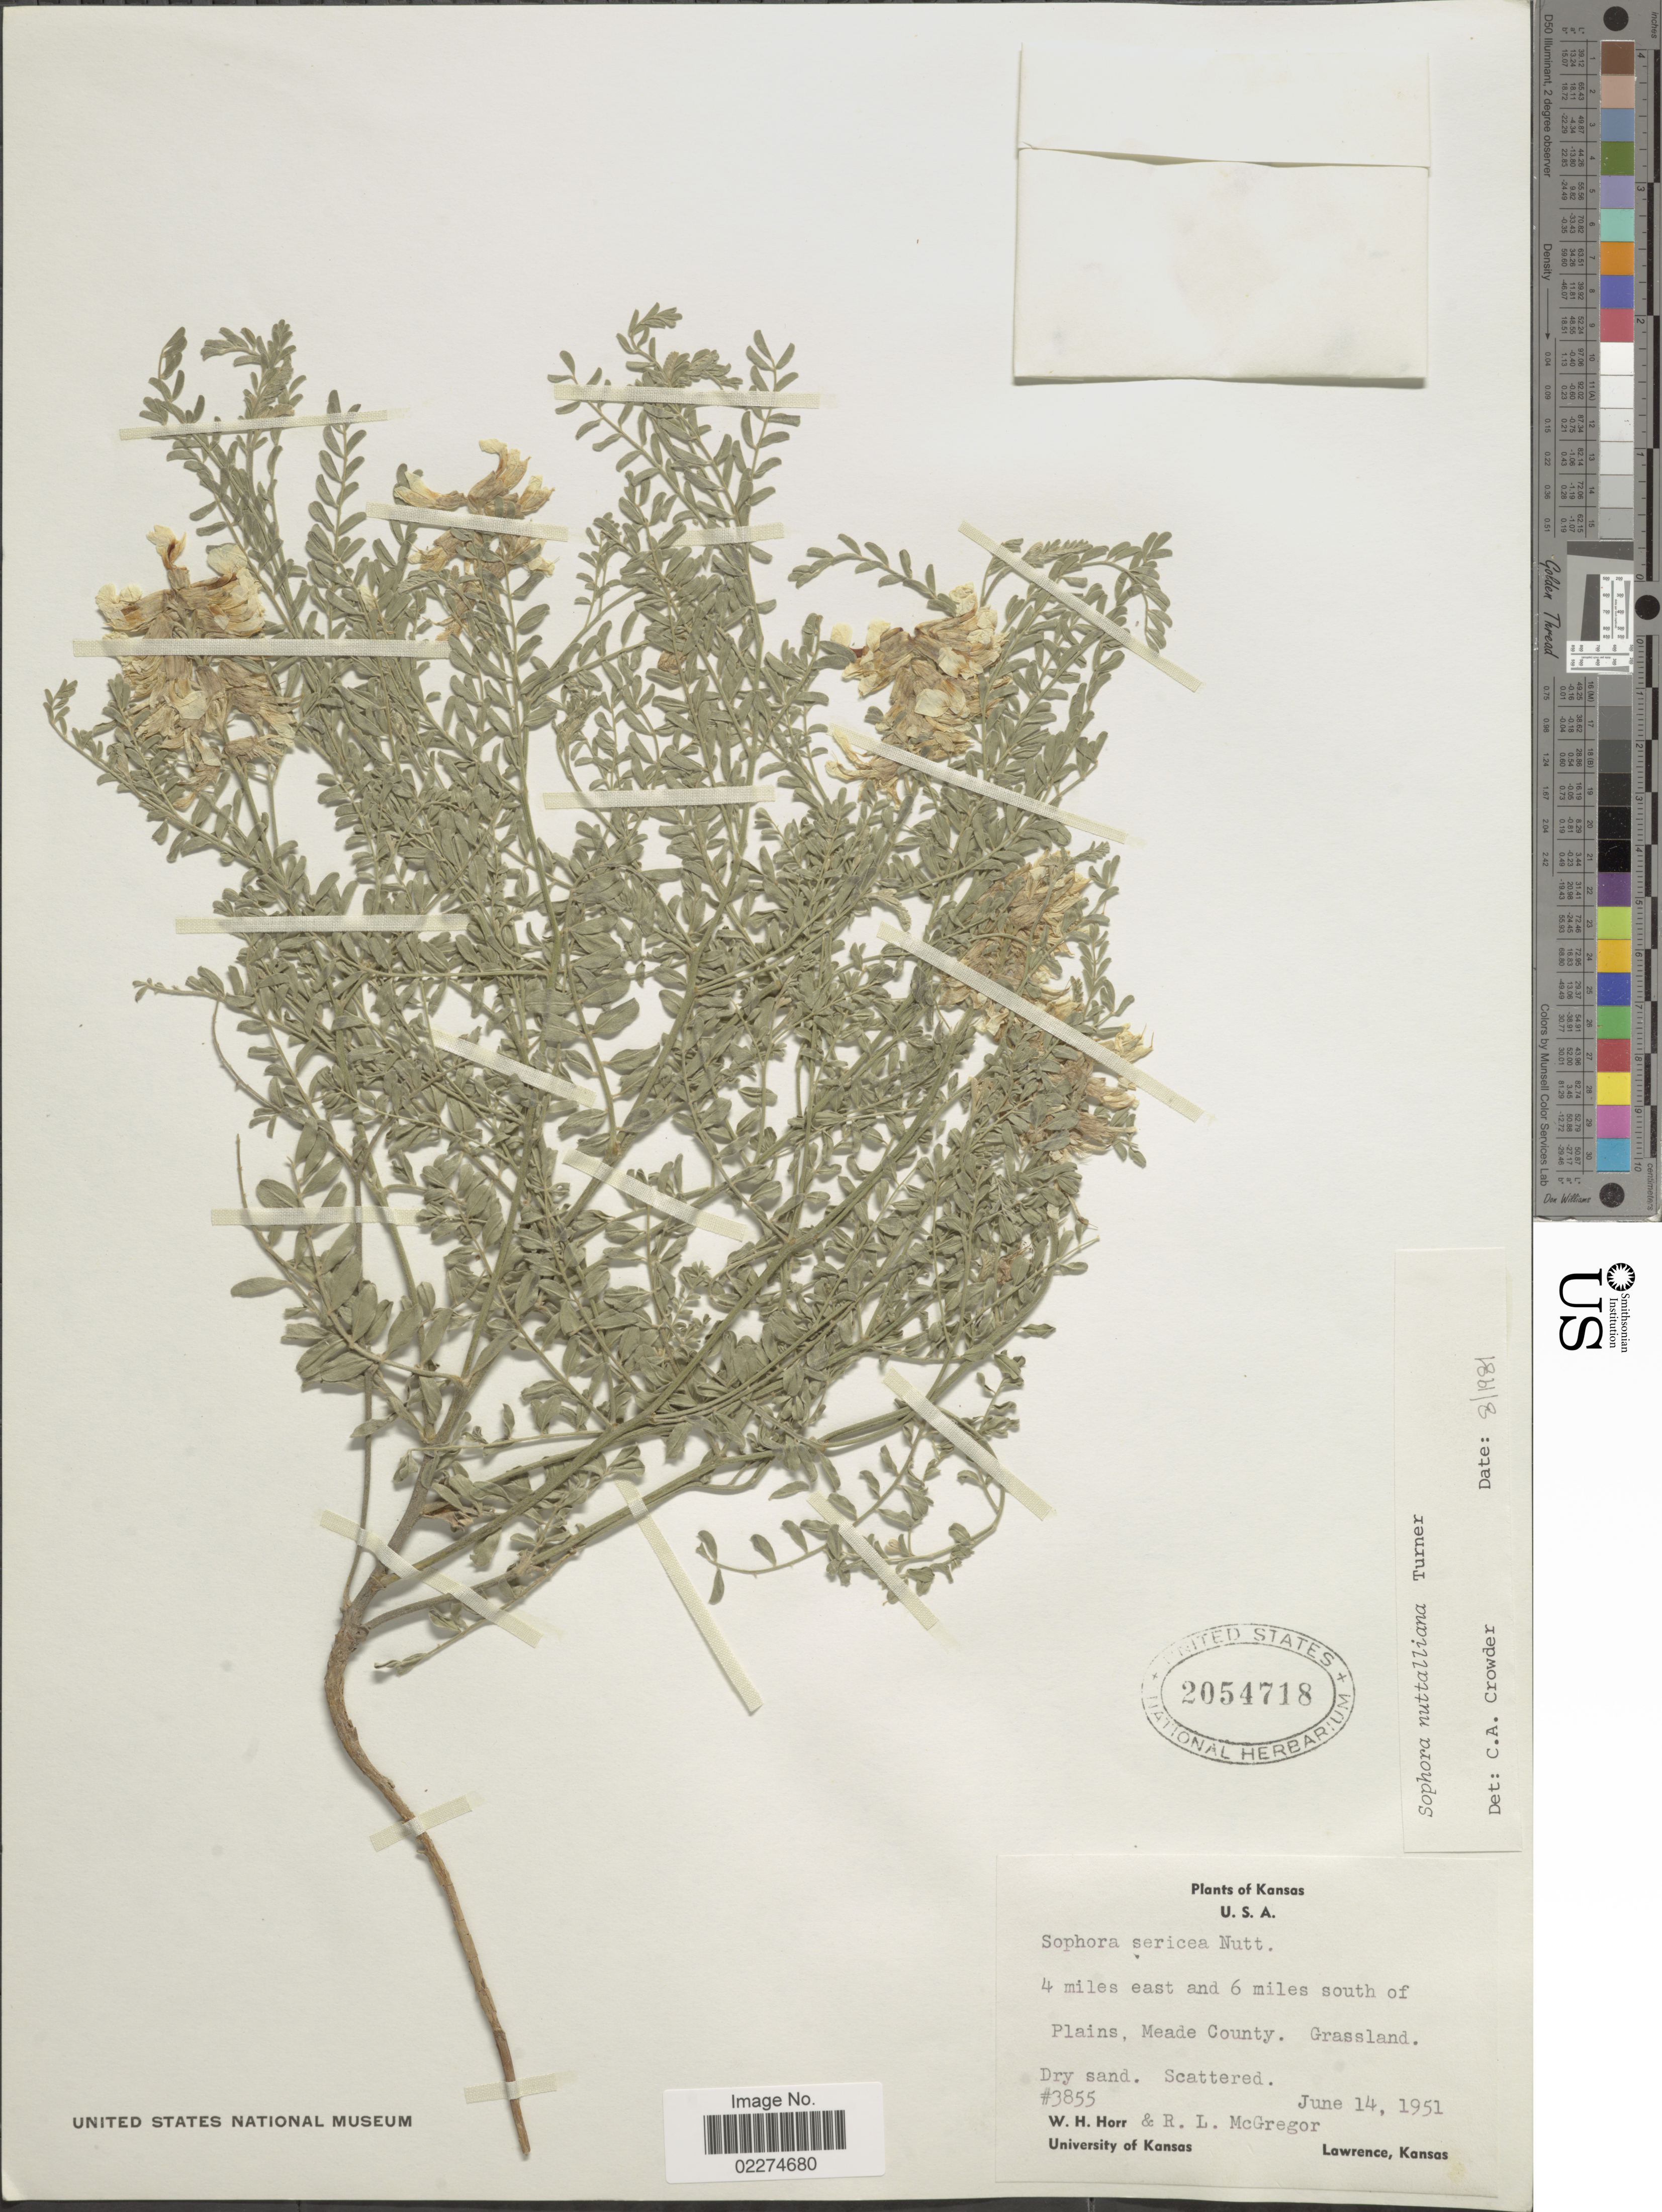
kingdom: Plantae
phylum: Tracheophyta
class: Magnoliopsida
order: Fabales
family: Fabaceae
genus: Sophora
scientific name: Sophora nuttalliana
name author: B.L. Turner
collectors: W. H. Horr & R. McGregor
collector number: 3855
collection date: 1951-06-14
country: United States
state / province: Kansas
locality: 4 miles east and 6 miles south of Plains, Meade County, Grassland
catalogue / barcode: US 2054718